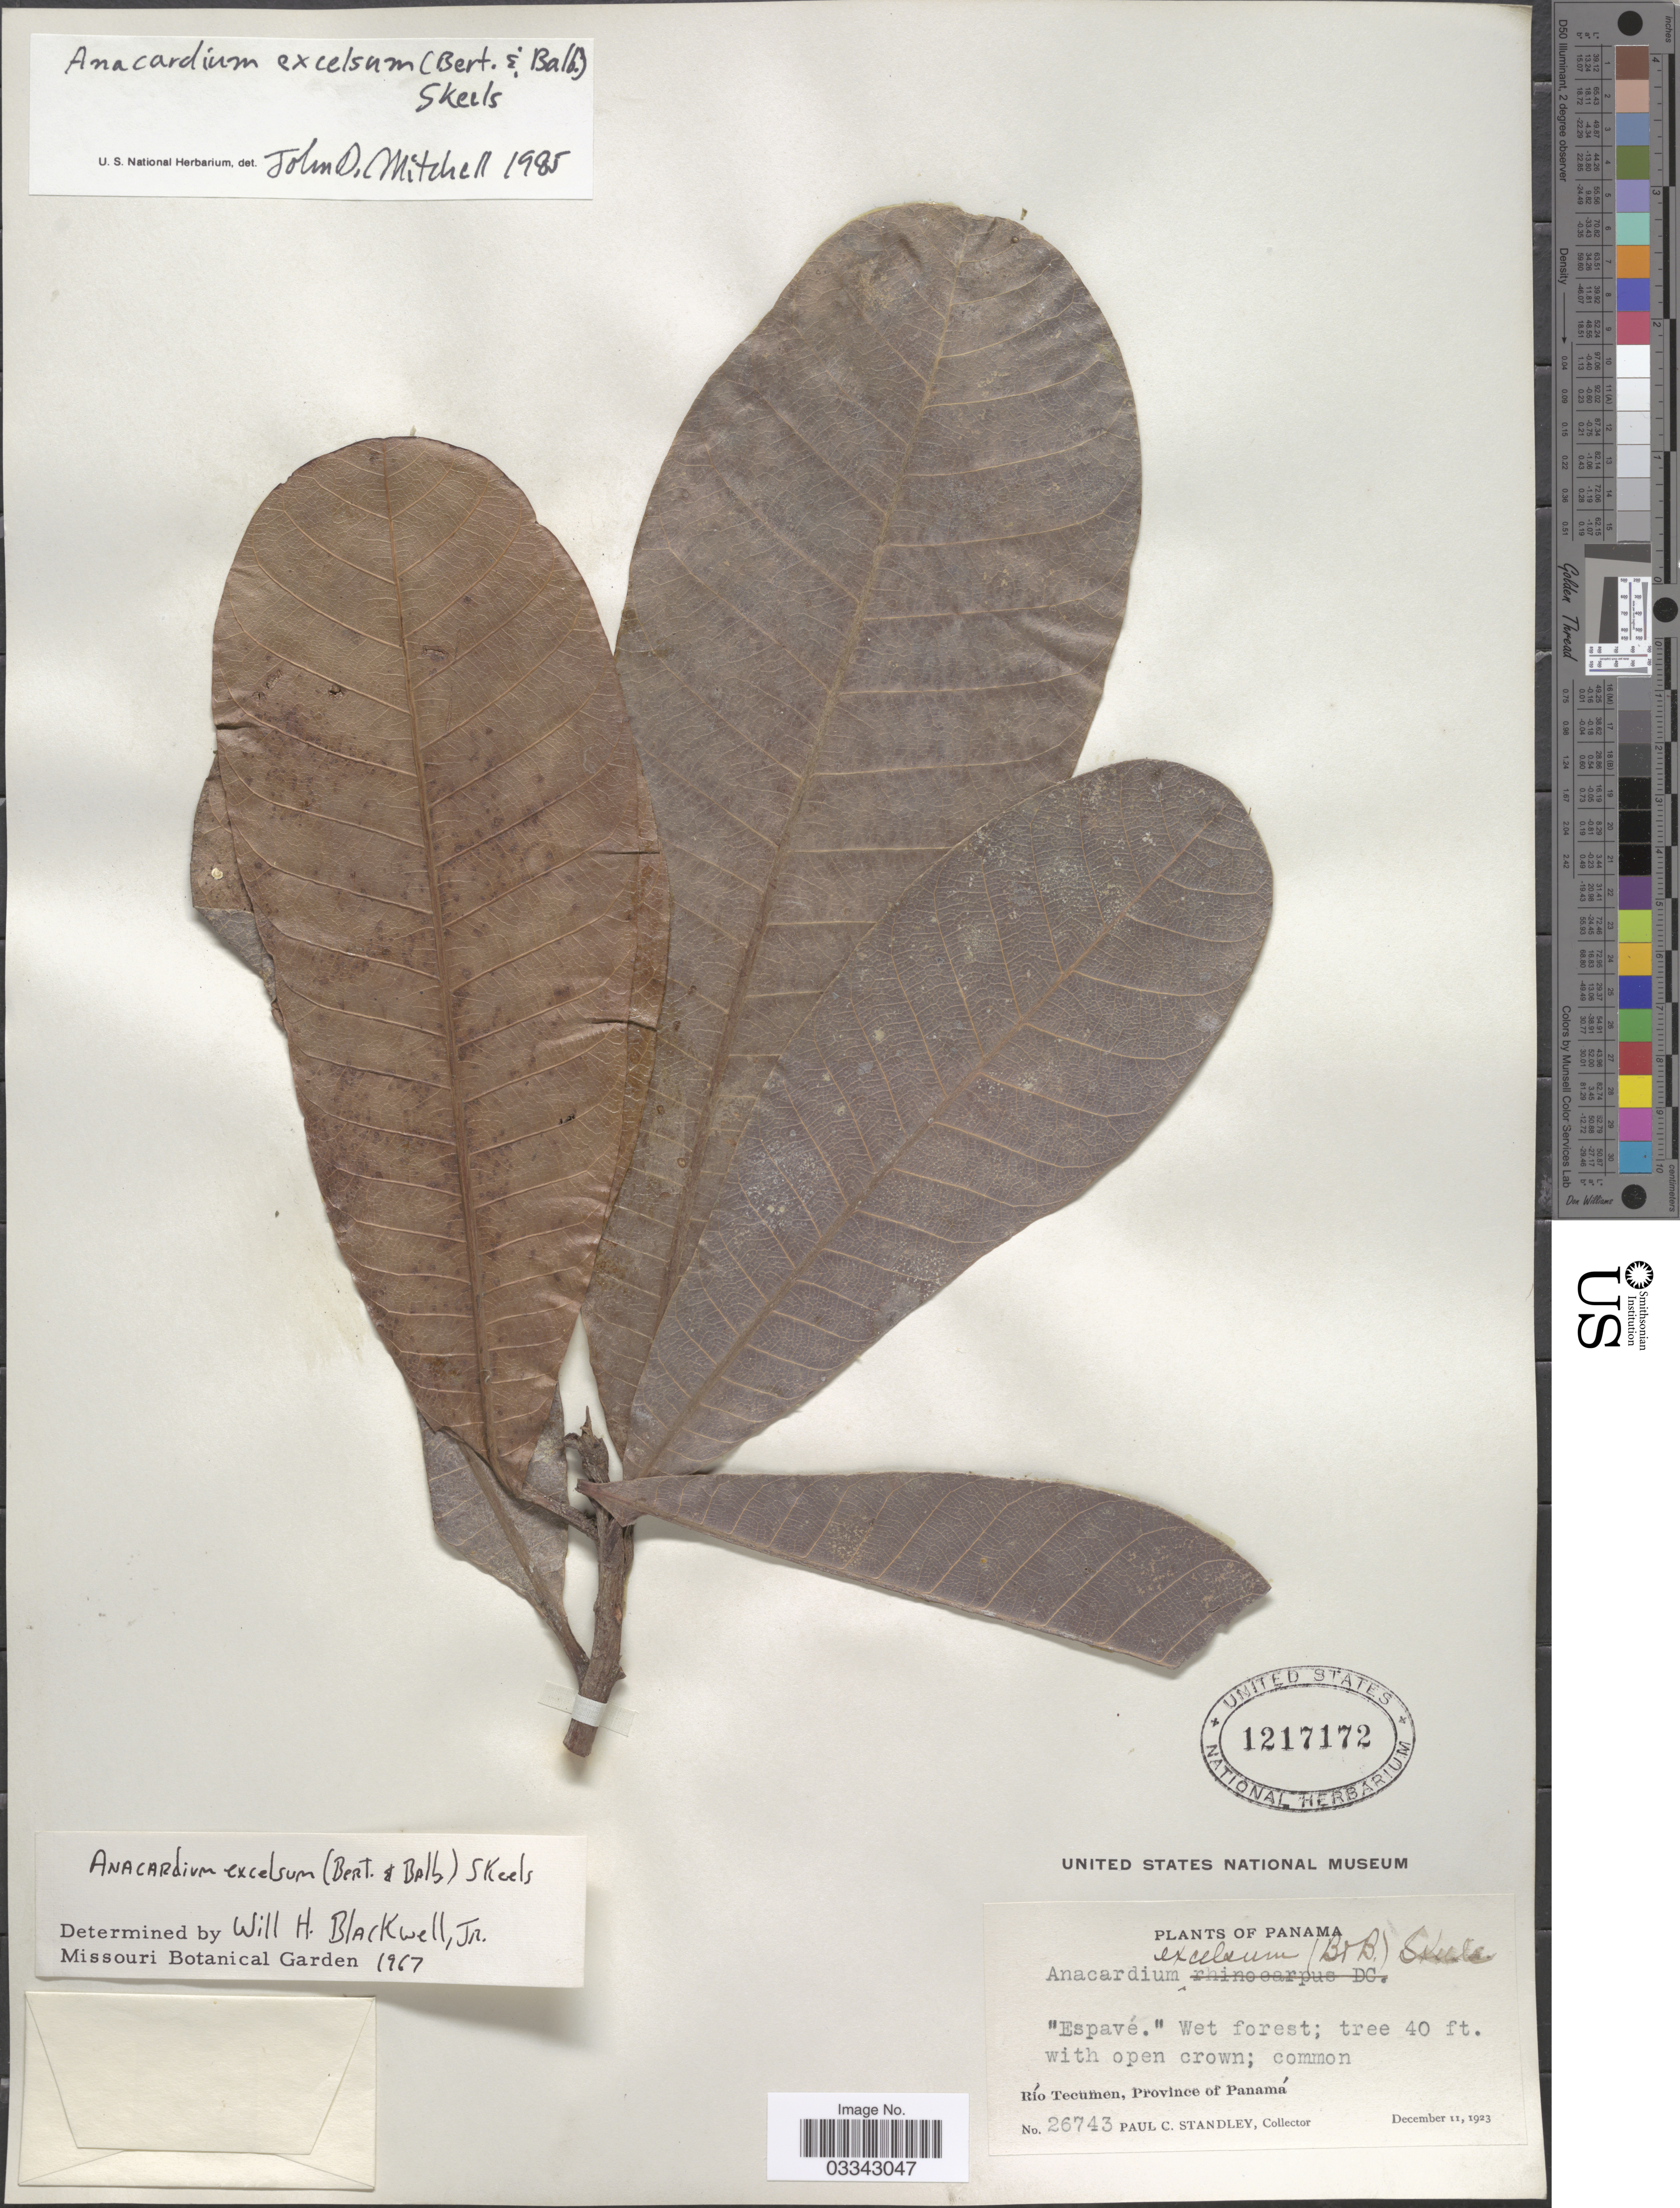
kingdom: Plantae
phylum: Tracheophyta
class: Magnoliopsida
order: Sapindales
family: Anacardiaceae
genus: Anacardium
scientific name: Anacardium excelsum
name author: (Kunth) Skeels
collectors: P. C. Standley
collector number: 26743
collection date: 1923-12-11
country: Panama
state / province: Panamá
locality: Río Tecumen.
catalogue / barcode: US 1217172